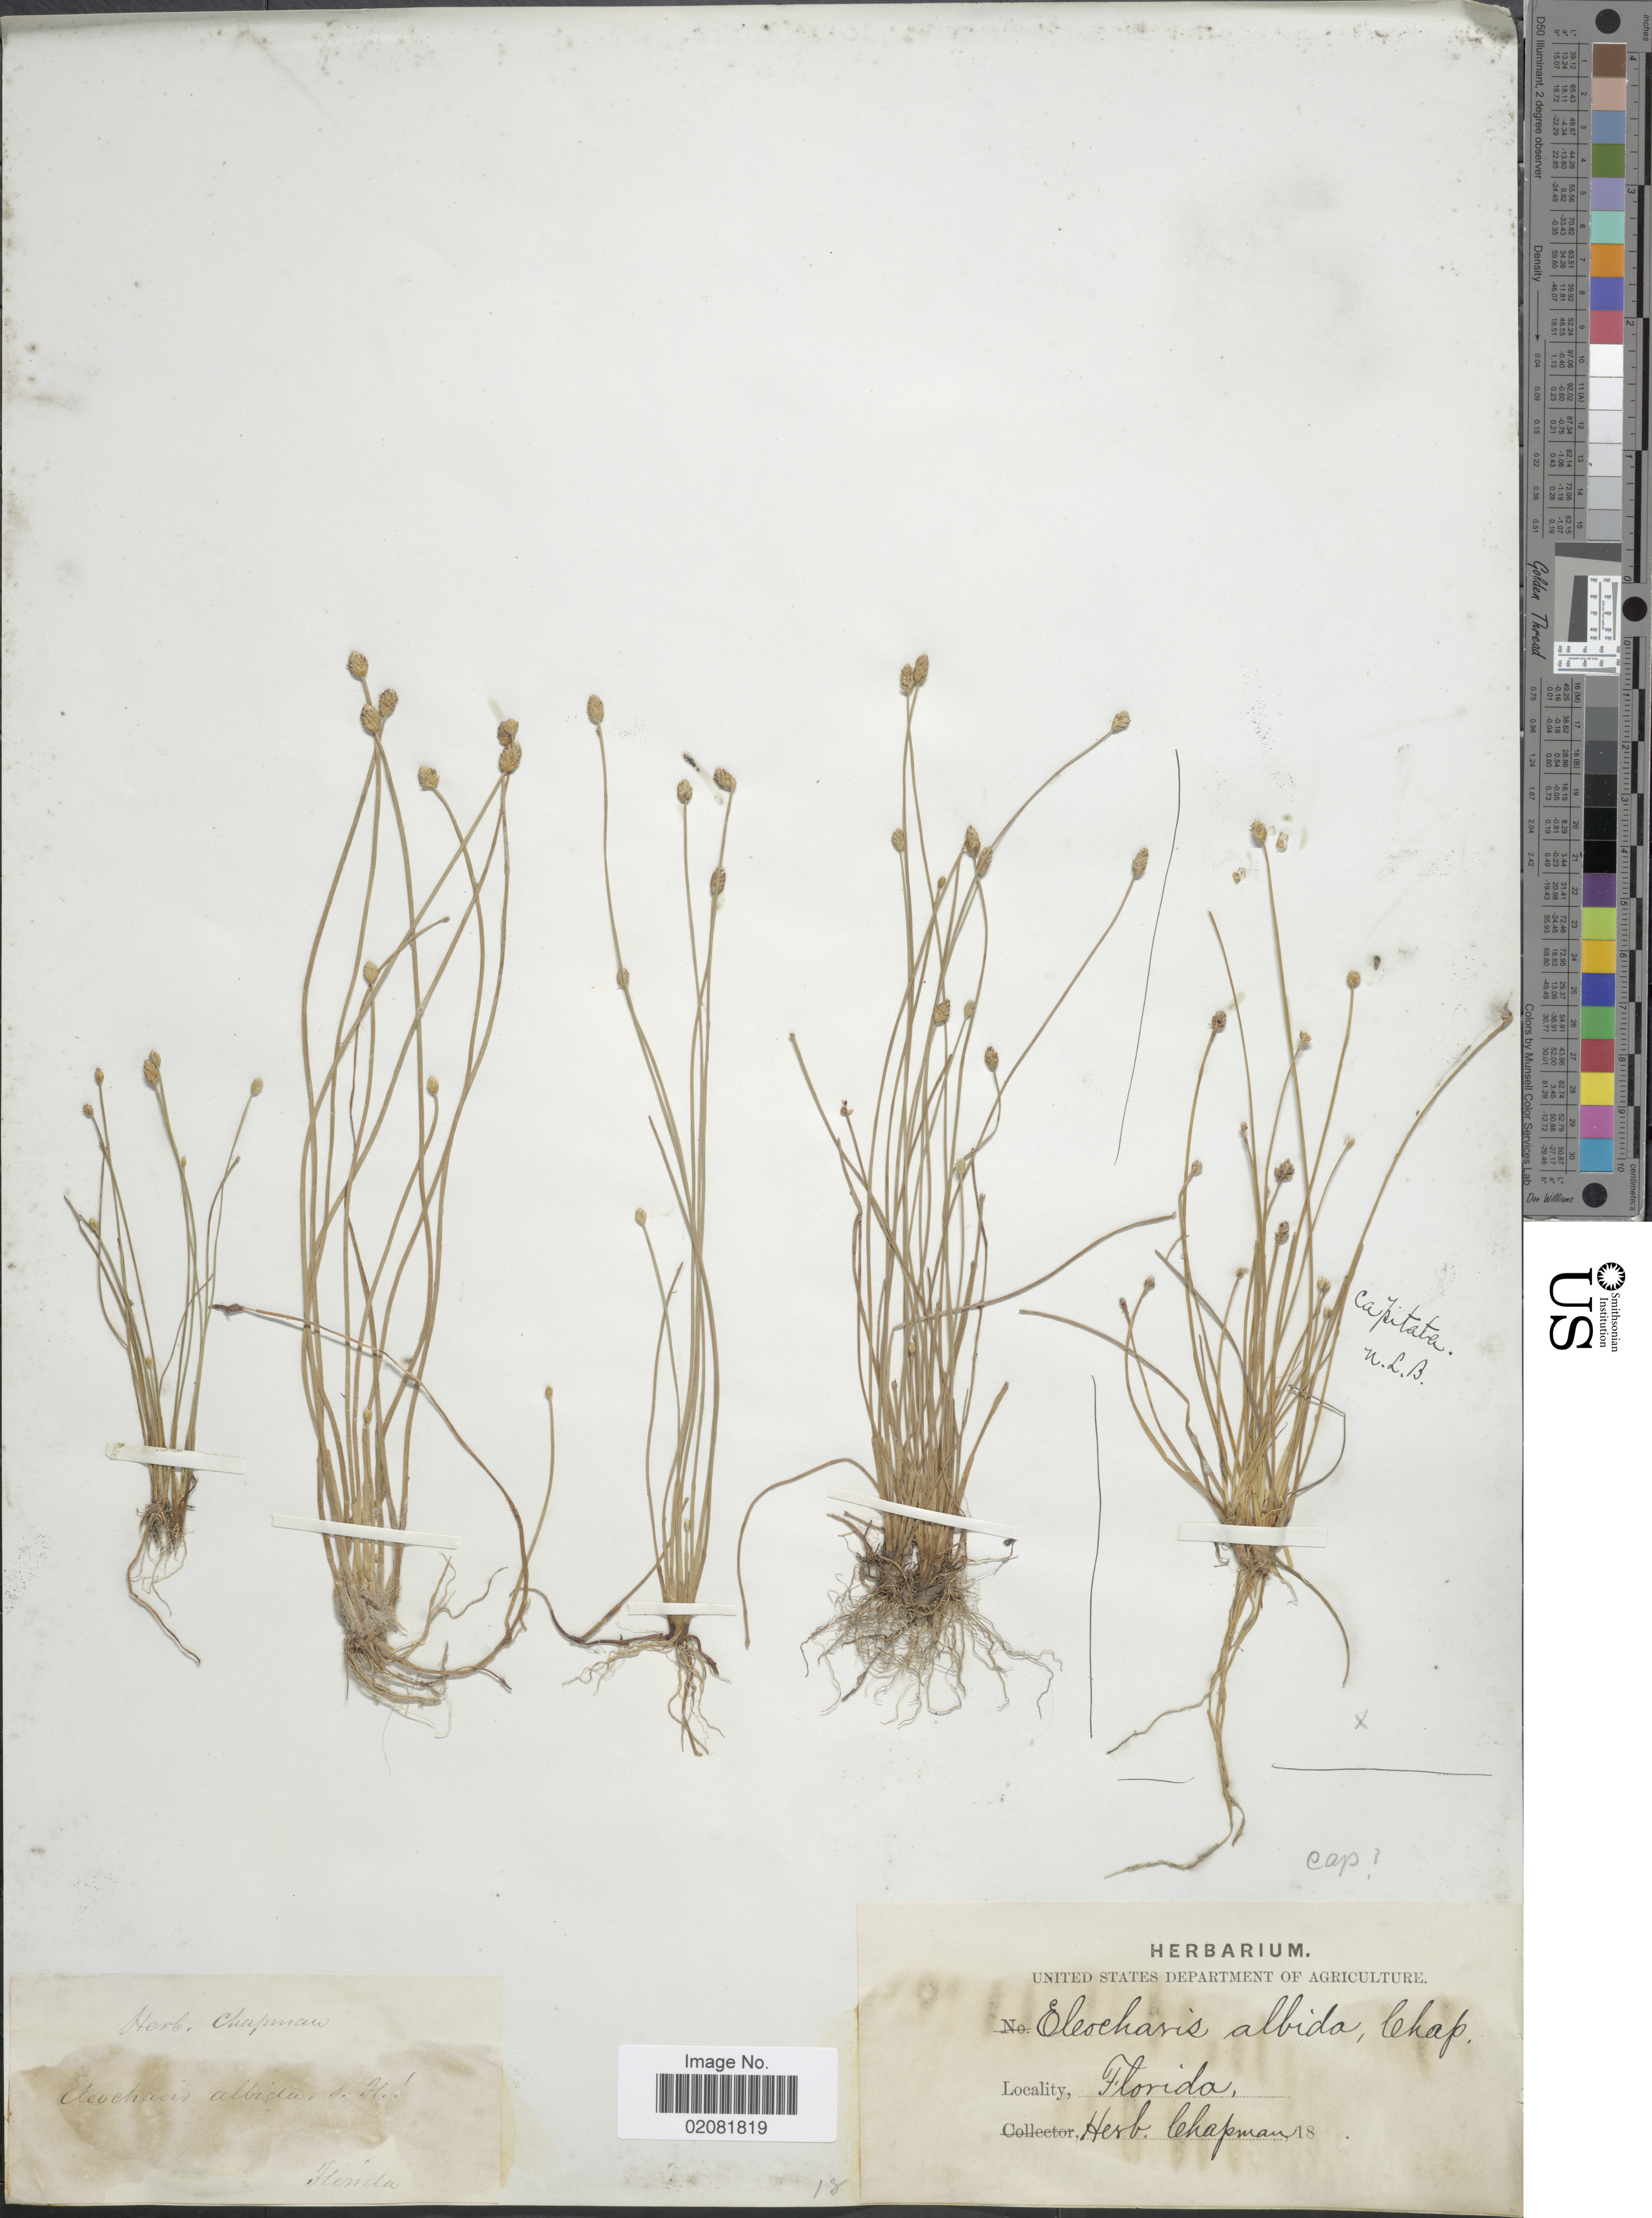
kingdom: Plantae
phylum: Tracheophyta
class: Liliopsida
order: Poales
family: Cyperaceae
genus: Eleocharis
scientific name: Eleocharis albida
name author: Torr.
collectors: ex herb. Chapman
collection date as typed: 18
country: United States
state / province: Florida